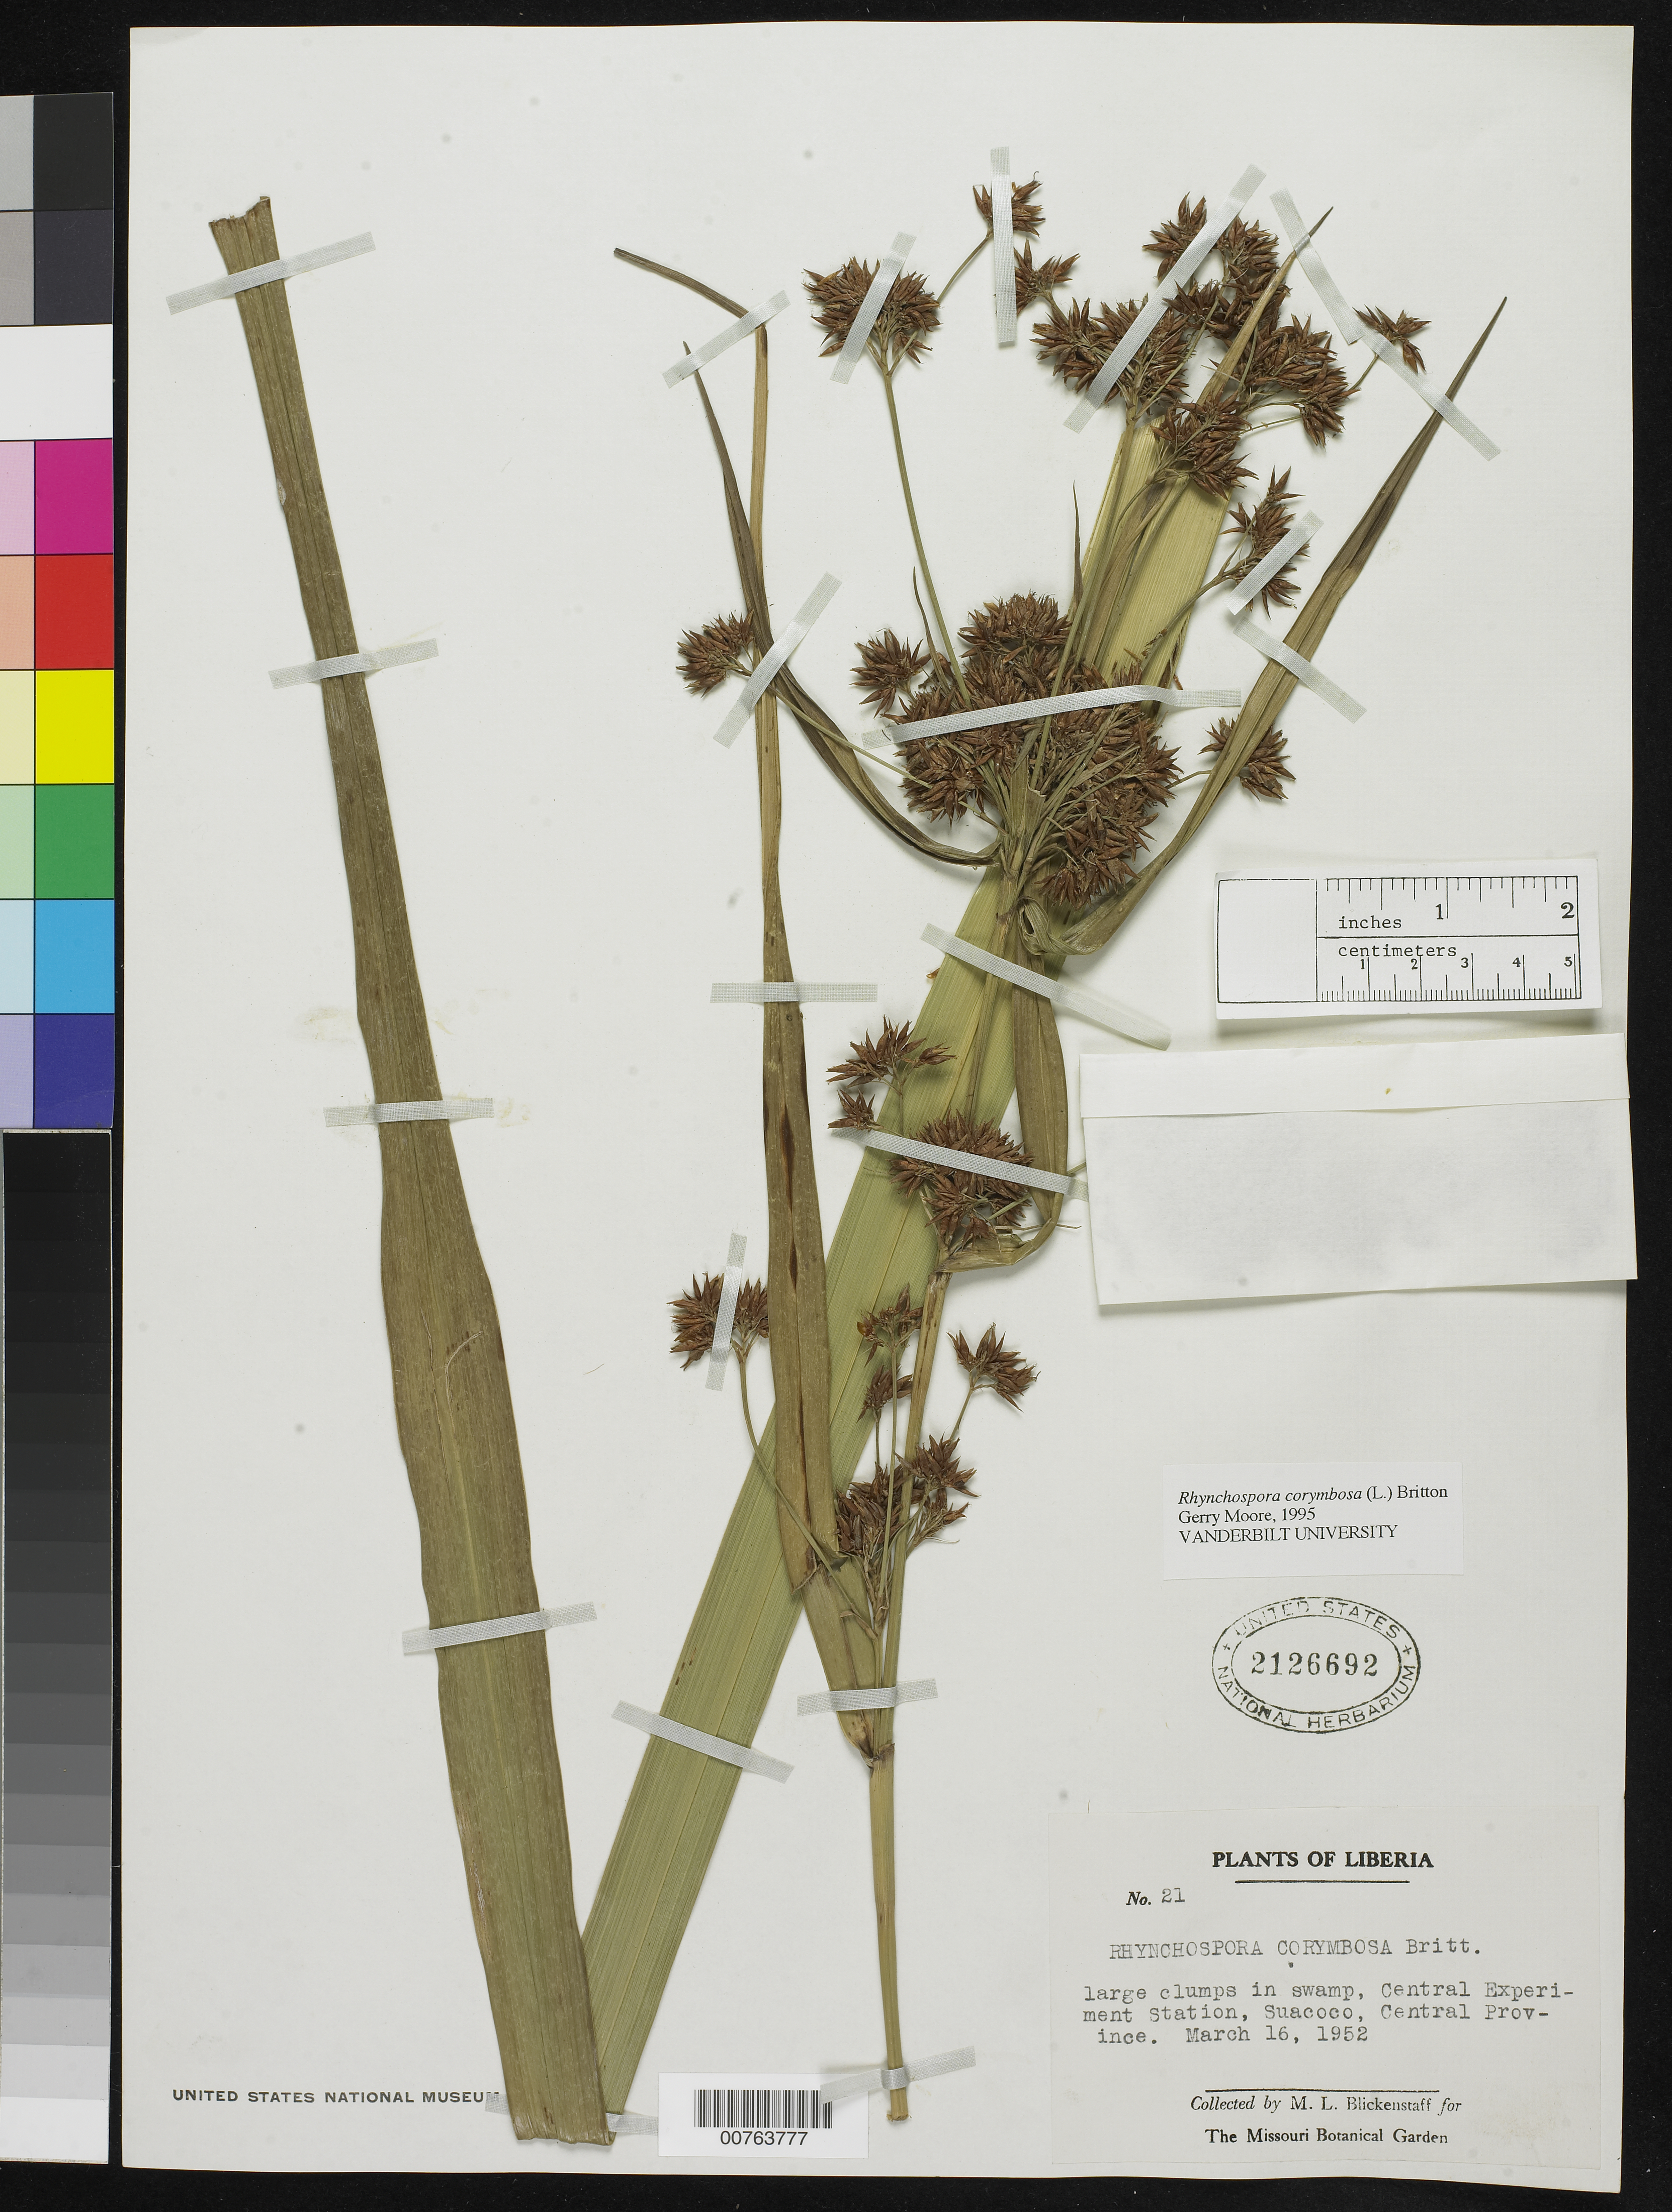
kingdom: Plantae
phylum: Tracheophyta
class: Liliopsida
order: Poales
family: Cyperaceae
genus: Rhynchospora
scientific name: Rhynchospora corymbosa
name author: (L.) Britton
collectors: M. Blickenstaff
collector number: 21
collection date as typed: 16 Mar 1952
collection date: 1952-03-16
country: Liberia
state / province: Bong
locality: Central Province: Central Experiment Station, Suacoco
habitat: Swamp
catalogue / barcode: US 2126692